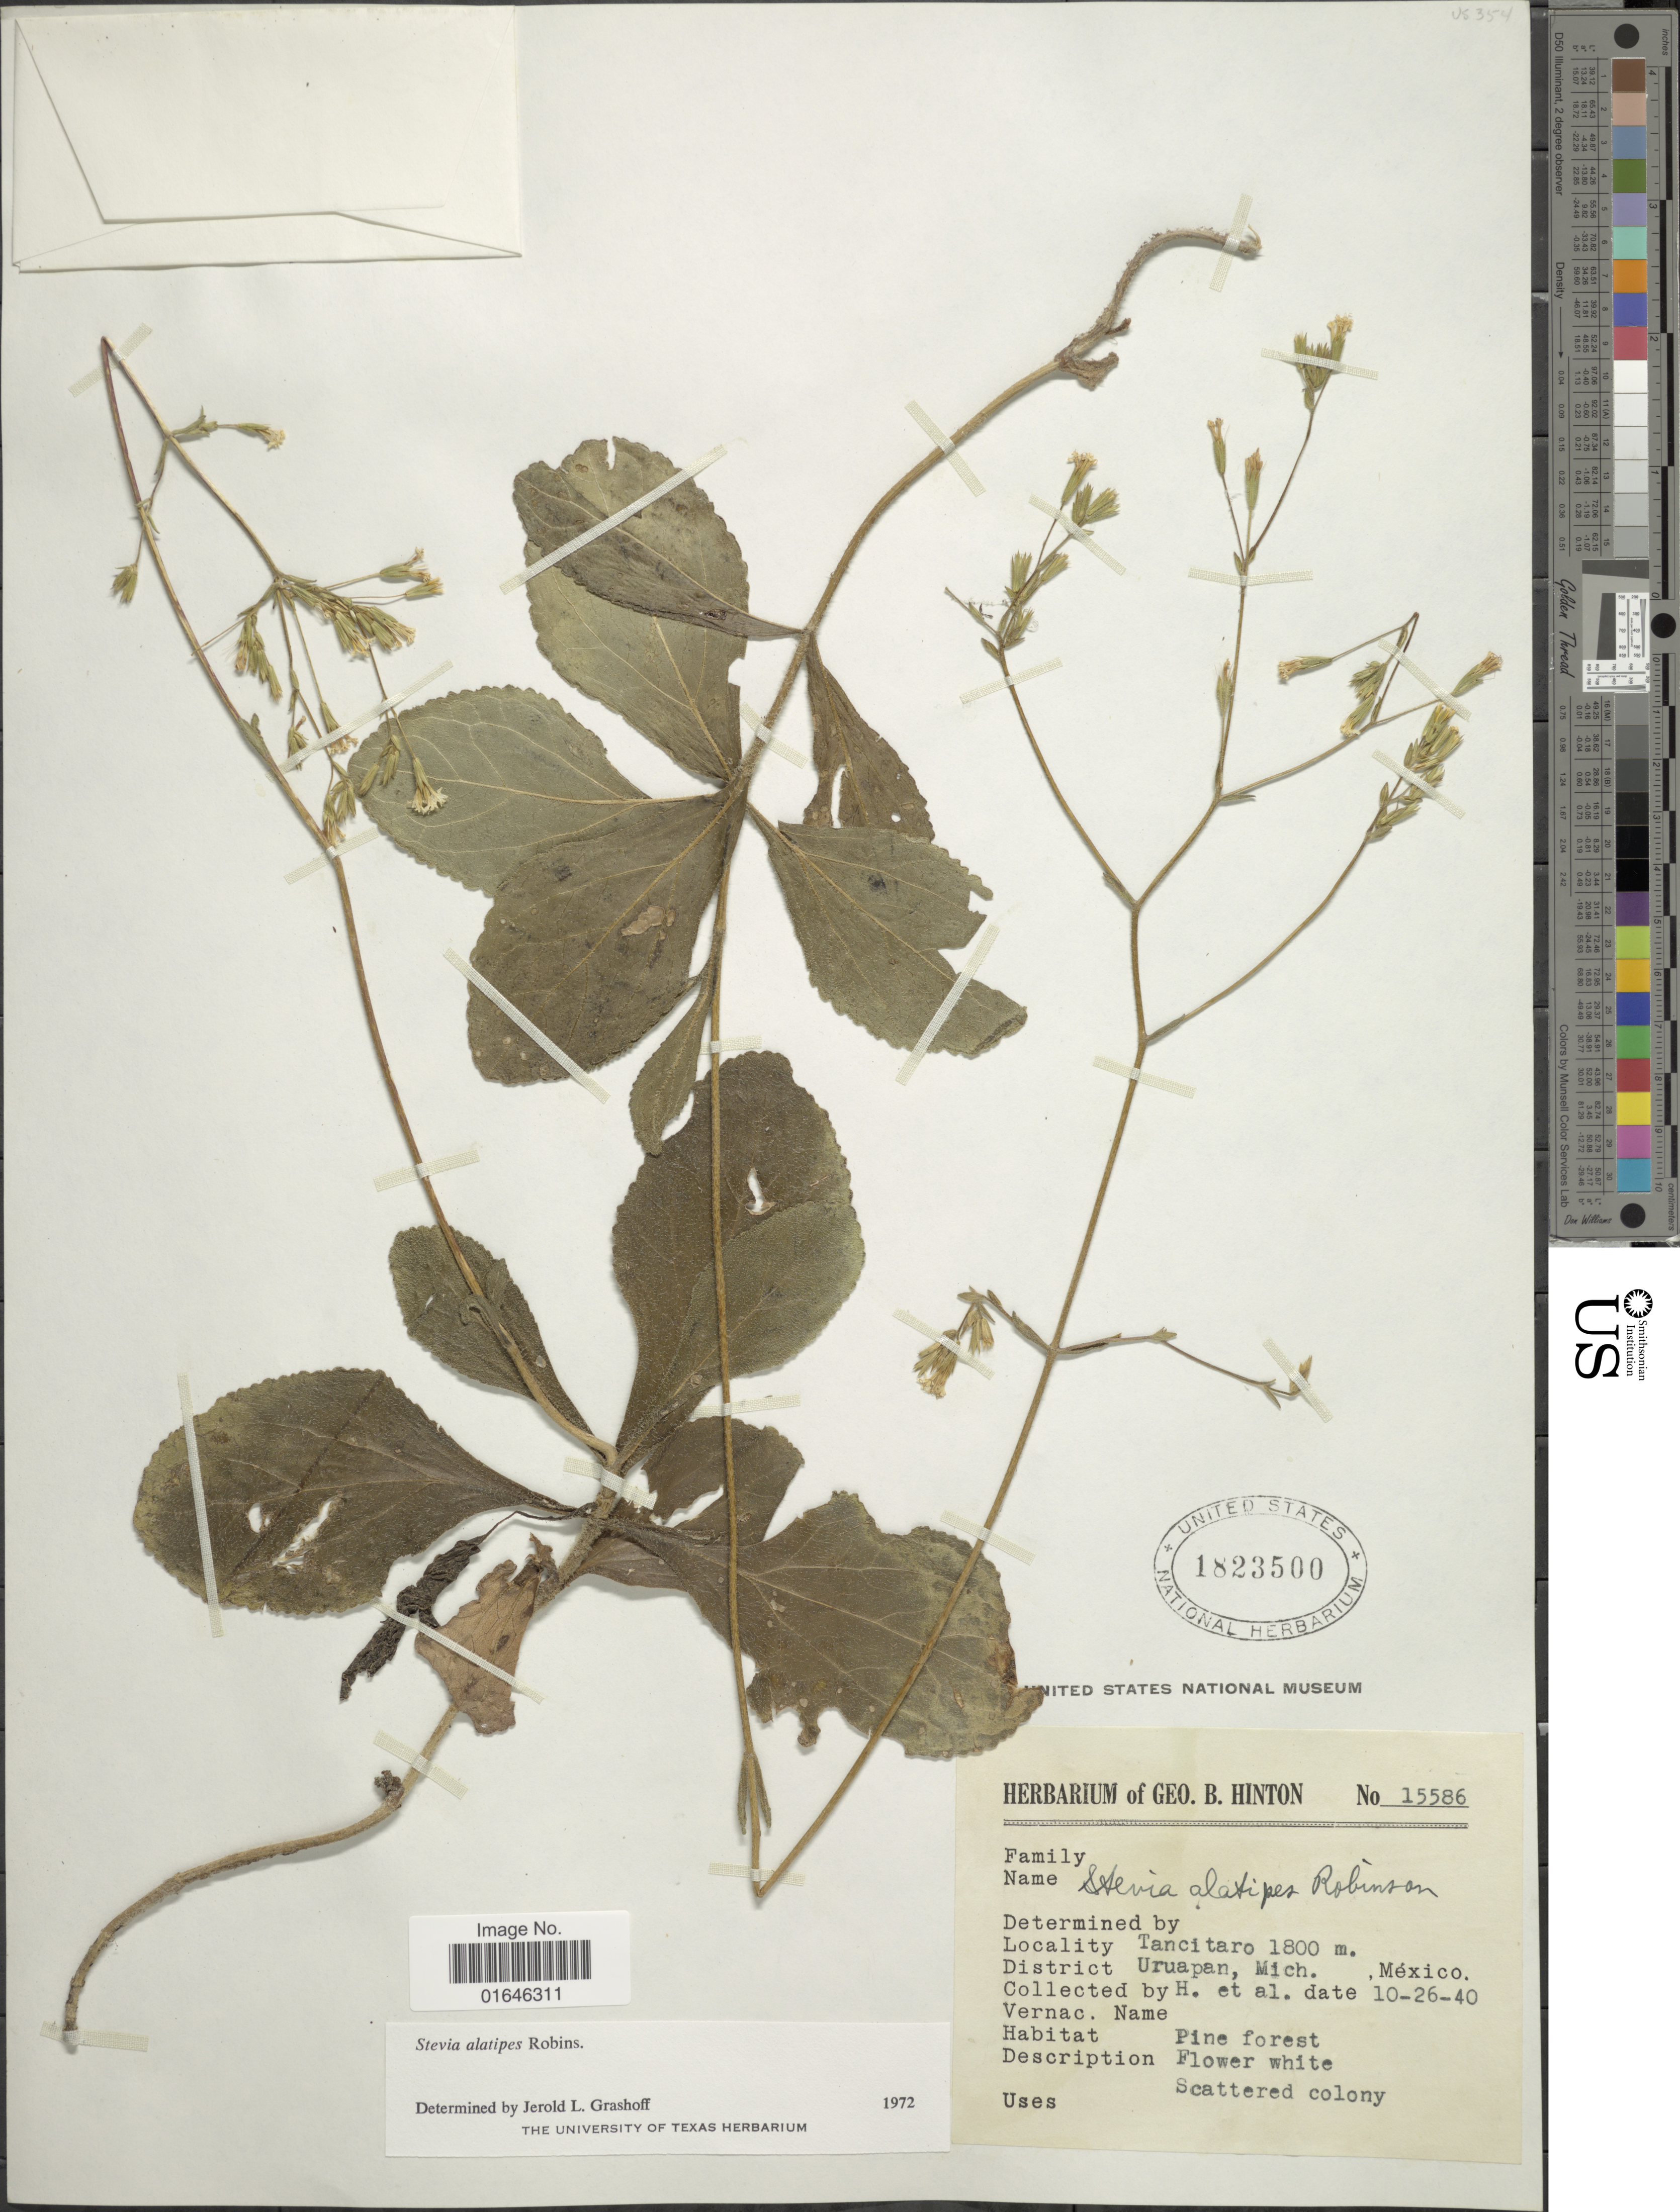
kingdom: Plantae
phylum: Tracheophyta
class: Magnoliopsida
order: Asterales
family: Asteraceae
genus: Stevia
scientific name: Stevia alatipes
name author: B.L. Rob.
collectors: G. B. Hinton & et al.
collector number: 15586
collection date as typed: Transcribed d/m/y: 26/10/40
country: Mexico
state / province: Michoacán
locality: Tancitaro, District Uruapan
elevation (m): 1800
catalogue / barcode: US 1823500